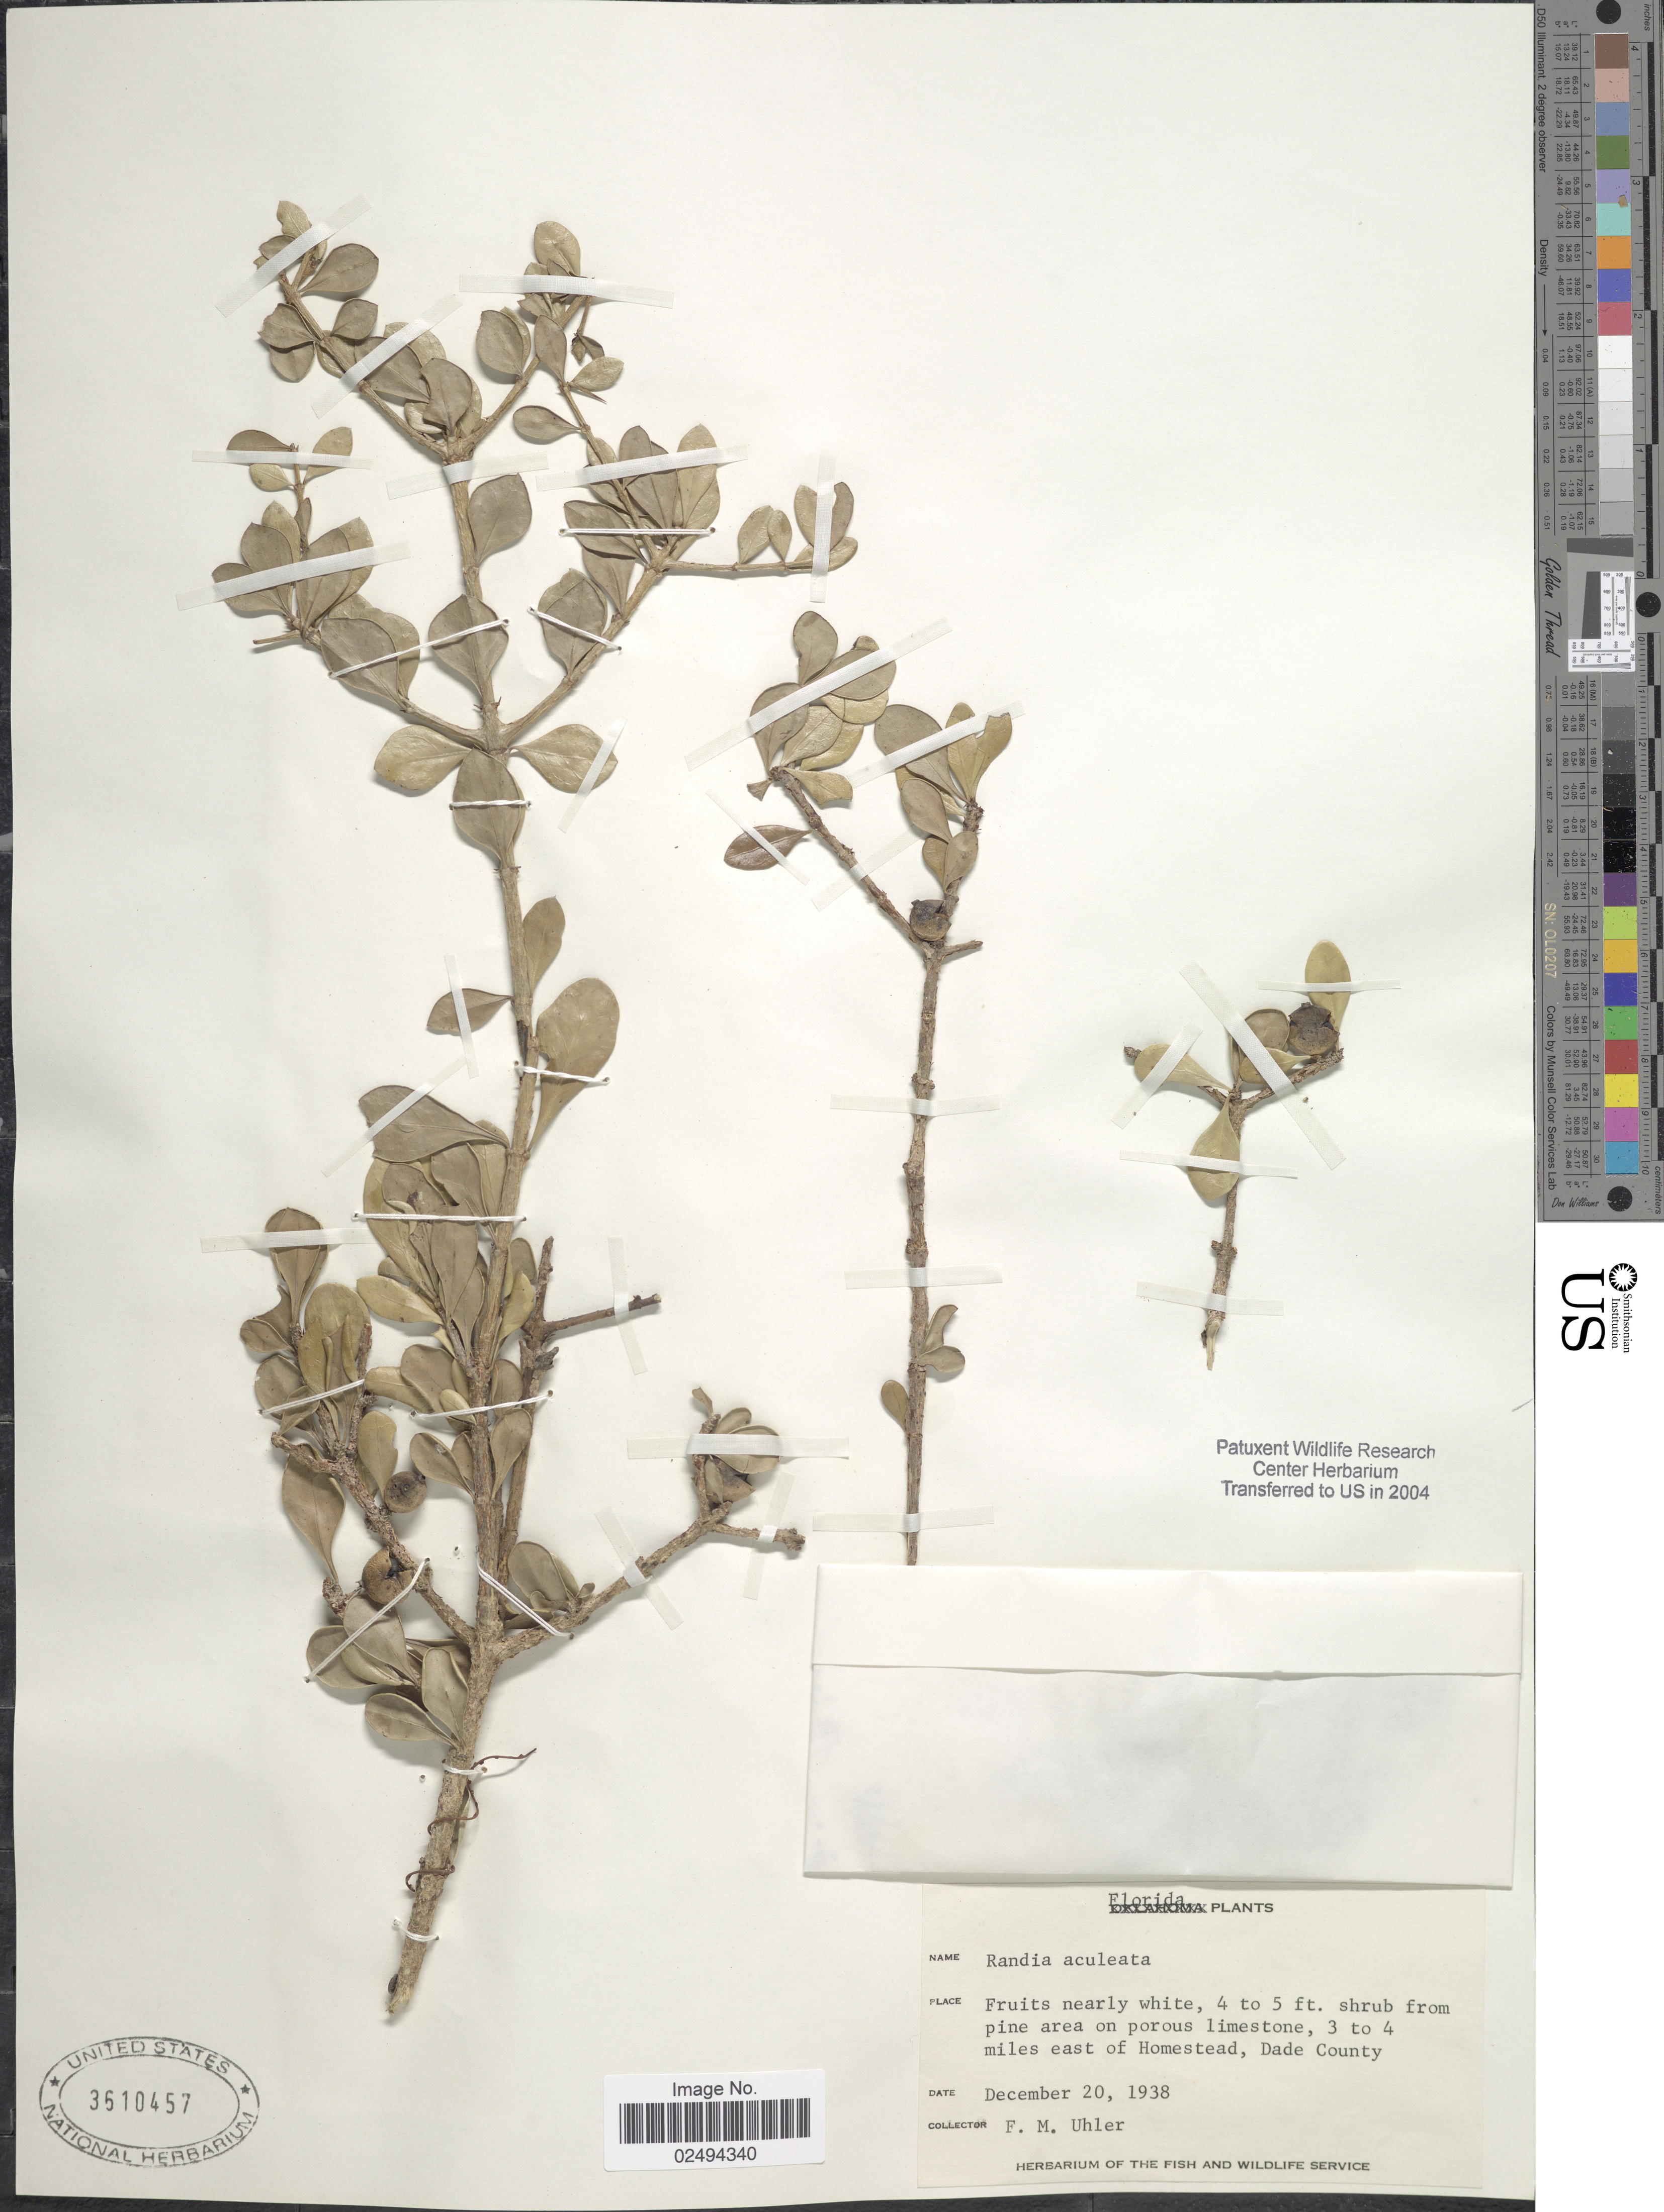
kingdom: Plantae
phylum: Tracheophyta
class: Magnoliopsida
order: Gentianales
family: Rubiaceae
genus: Randia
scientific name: Randia aculeata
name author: L.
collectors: F. M. Uhler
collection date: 1938-12-20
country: United States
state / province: Florida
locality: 3 to 4 miles east of Homestead, Dade County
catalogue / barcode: US 3610457